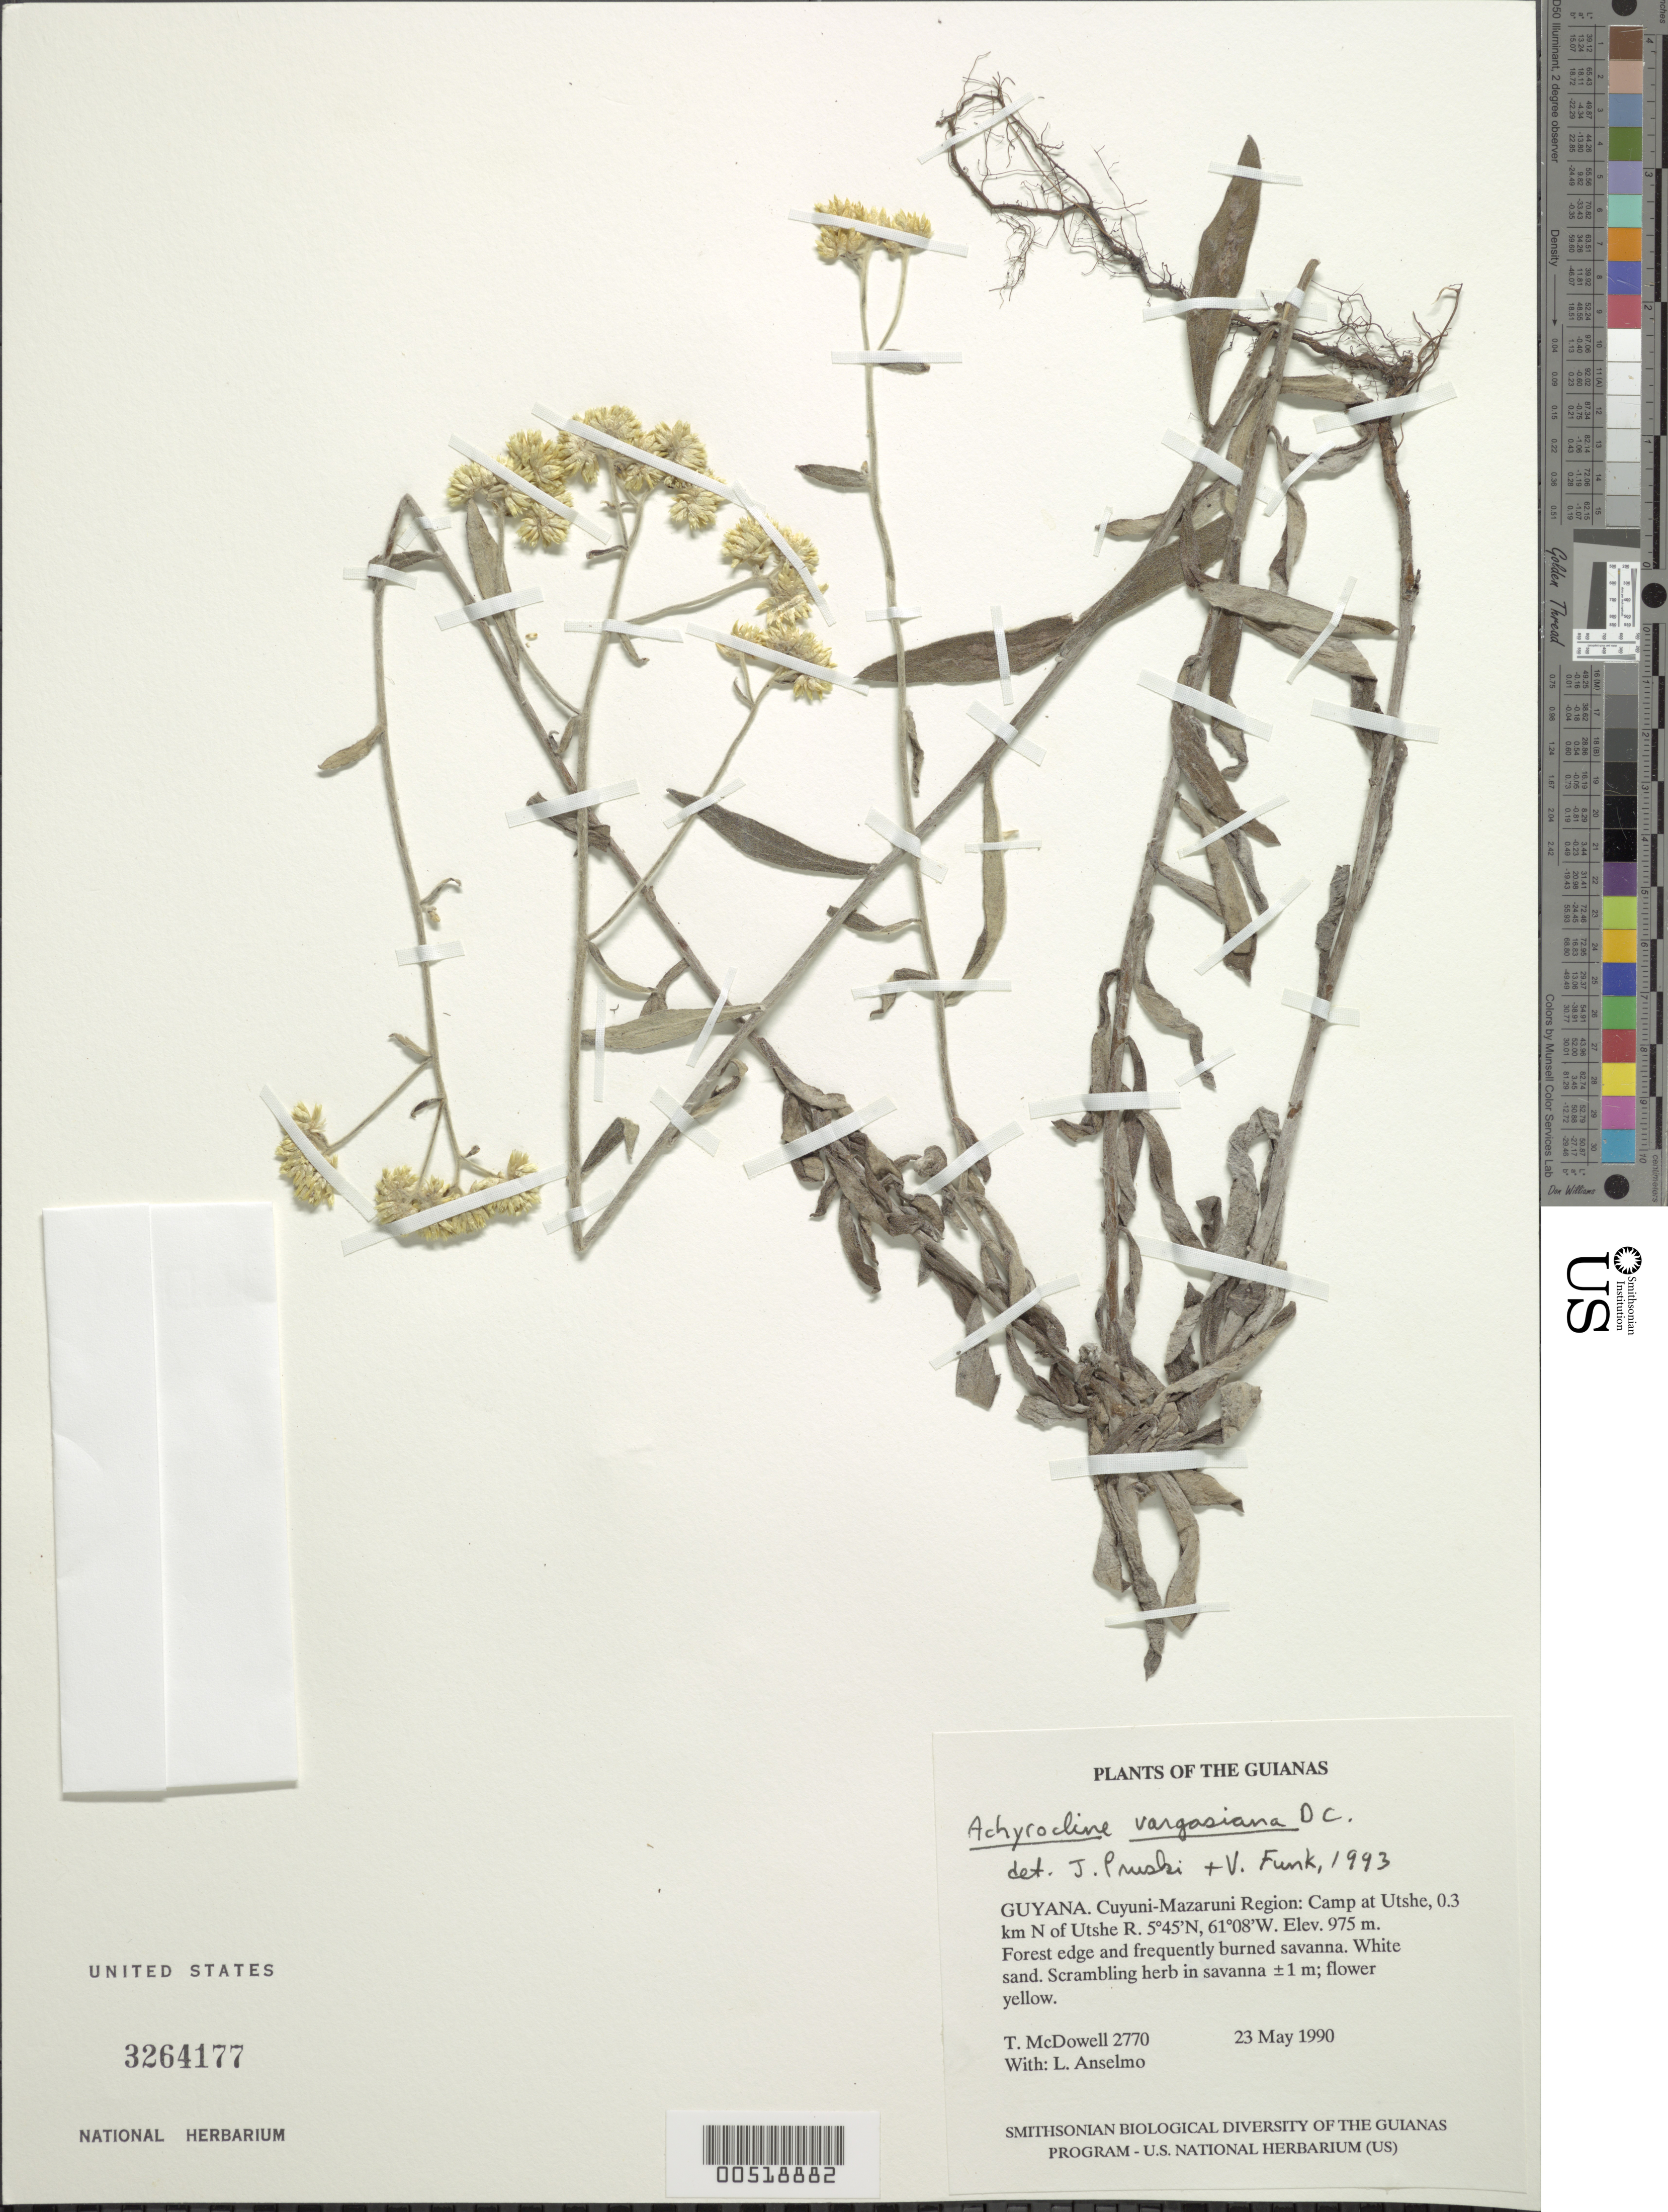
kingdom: Plantae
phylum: Tracheophyta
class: Magnoliopsida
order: Asterales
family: Asteraceae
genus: Achyrocline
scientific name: Achyrocline vargasiana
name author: DC.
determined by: Pruski, J. F.; Funk, V. A.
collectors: T. McDowell & L. Anselmo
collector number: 2770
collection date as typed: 23 May 1990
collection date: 1990-05-23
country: Guyana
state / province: Cuyuni-Mazaruni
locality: Camp at Utshi, 0.3 km N of Utshi R on Savanna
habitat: Forest edge and frequently burned savanna. White sand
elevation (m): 975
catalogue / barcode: US 3264177